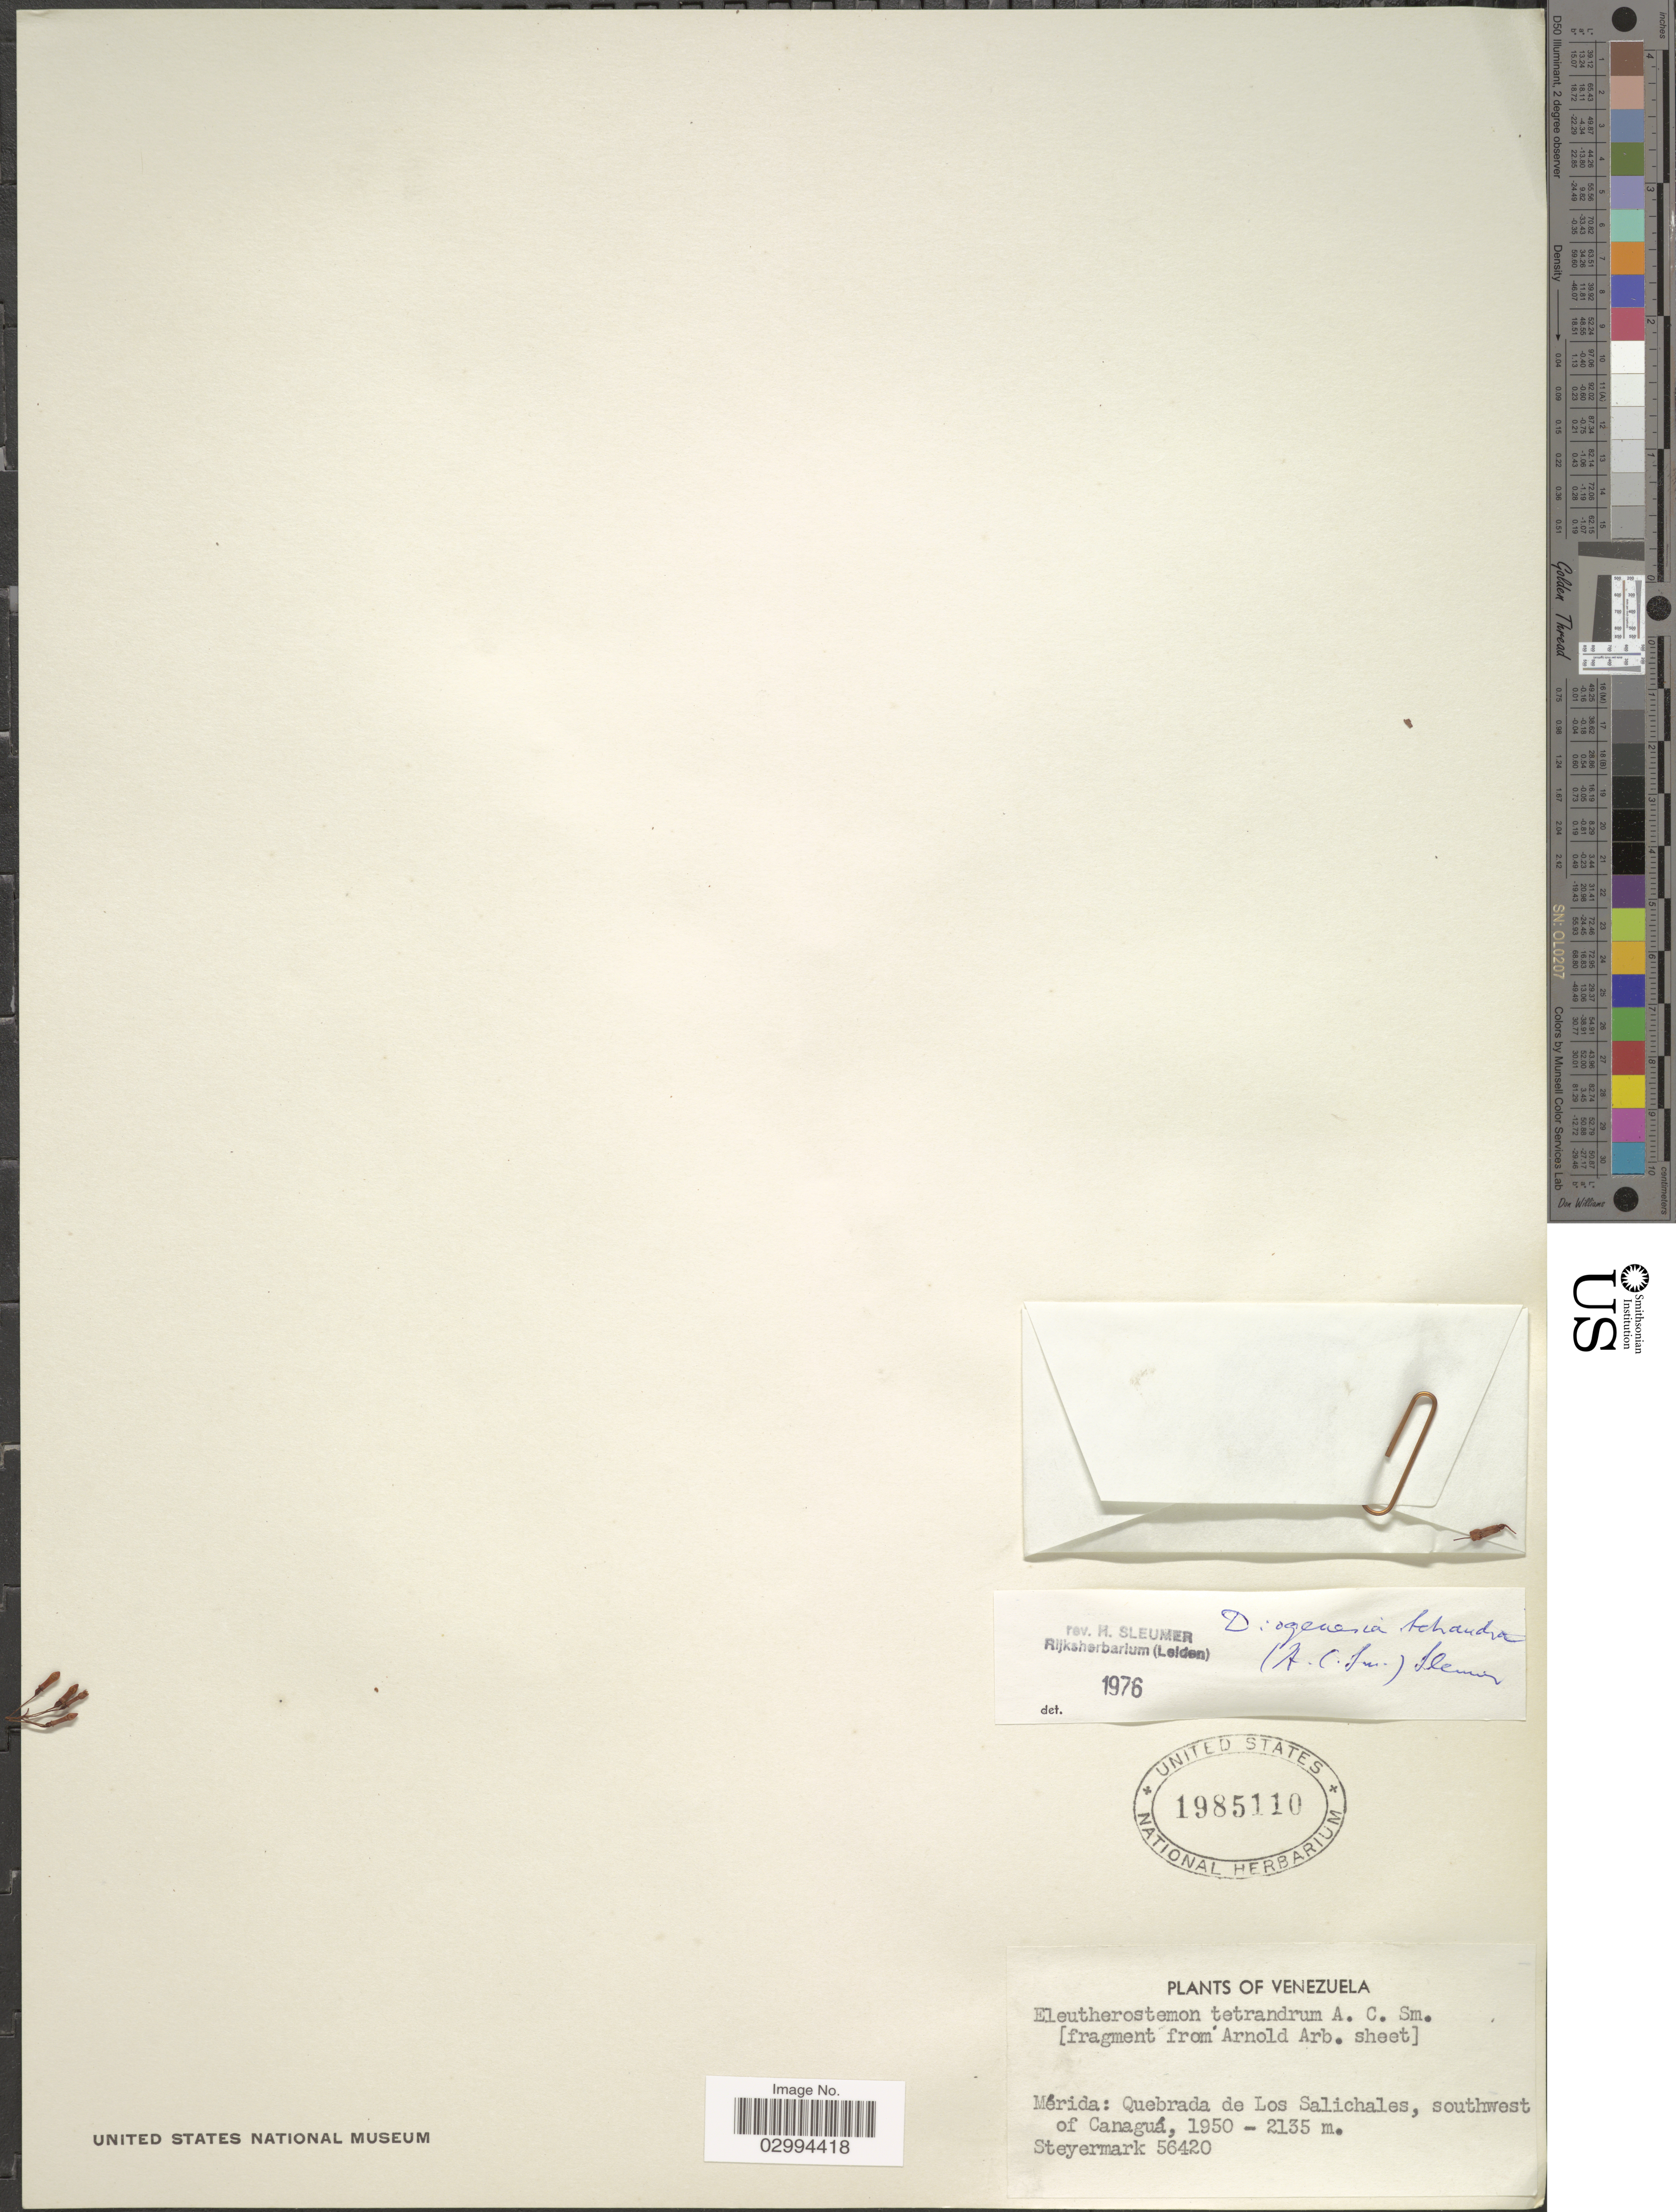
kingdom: Plantae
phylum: Tracheophyta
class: Magnoliopsida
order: Ericales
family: Ericaceae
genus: Diogenesia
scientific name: Diogenesia tetrandra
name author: (A.C. Sm.) Sleumer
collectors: Steyermark, --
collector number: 56420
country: Venezuela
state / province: Mérida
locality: Quebrada de Los Salichales, southwest of Canaguá.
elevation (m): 1950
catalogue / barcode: US 1985110